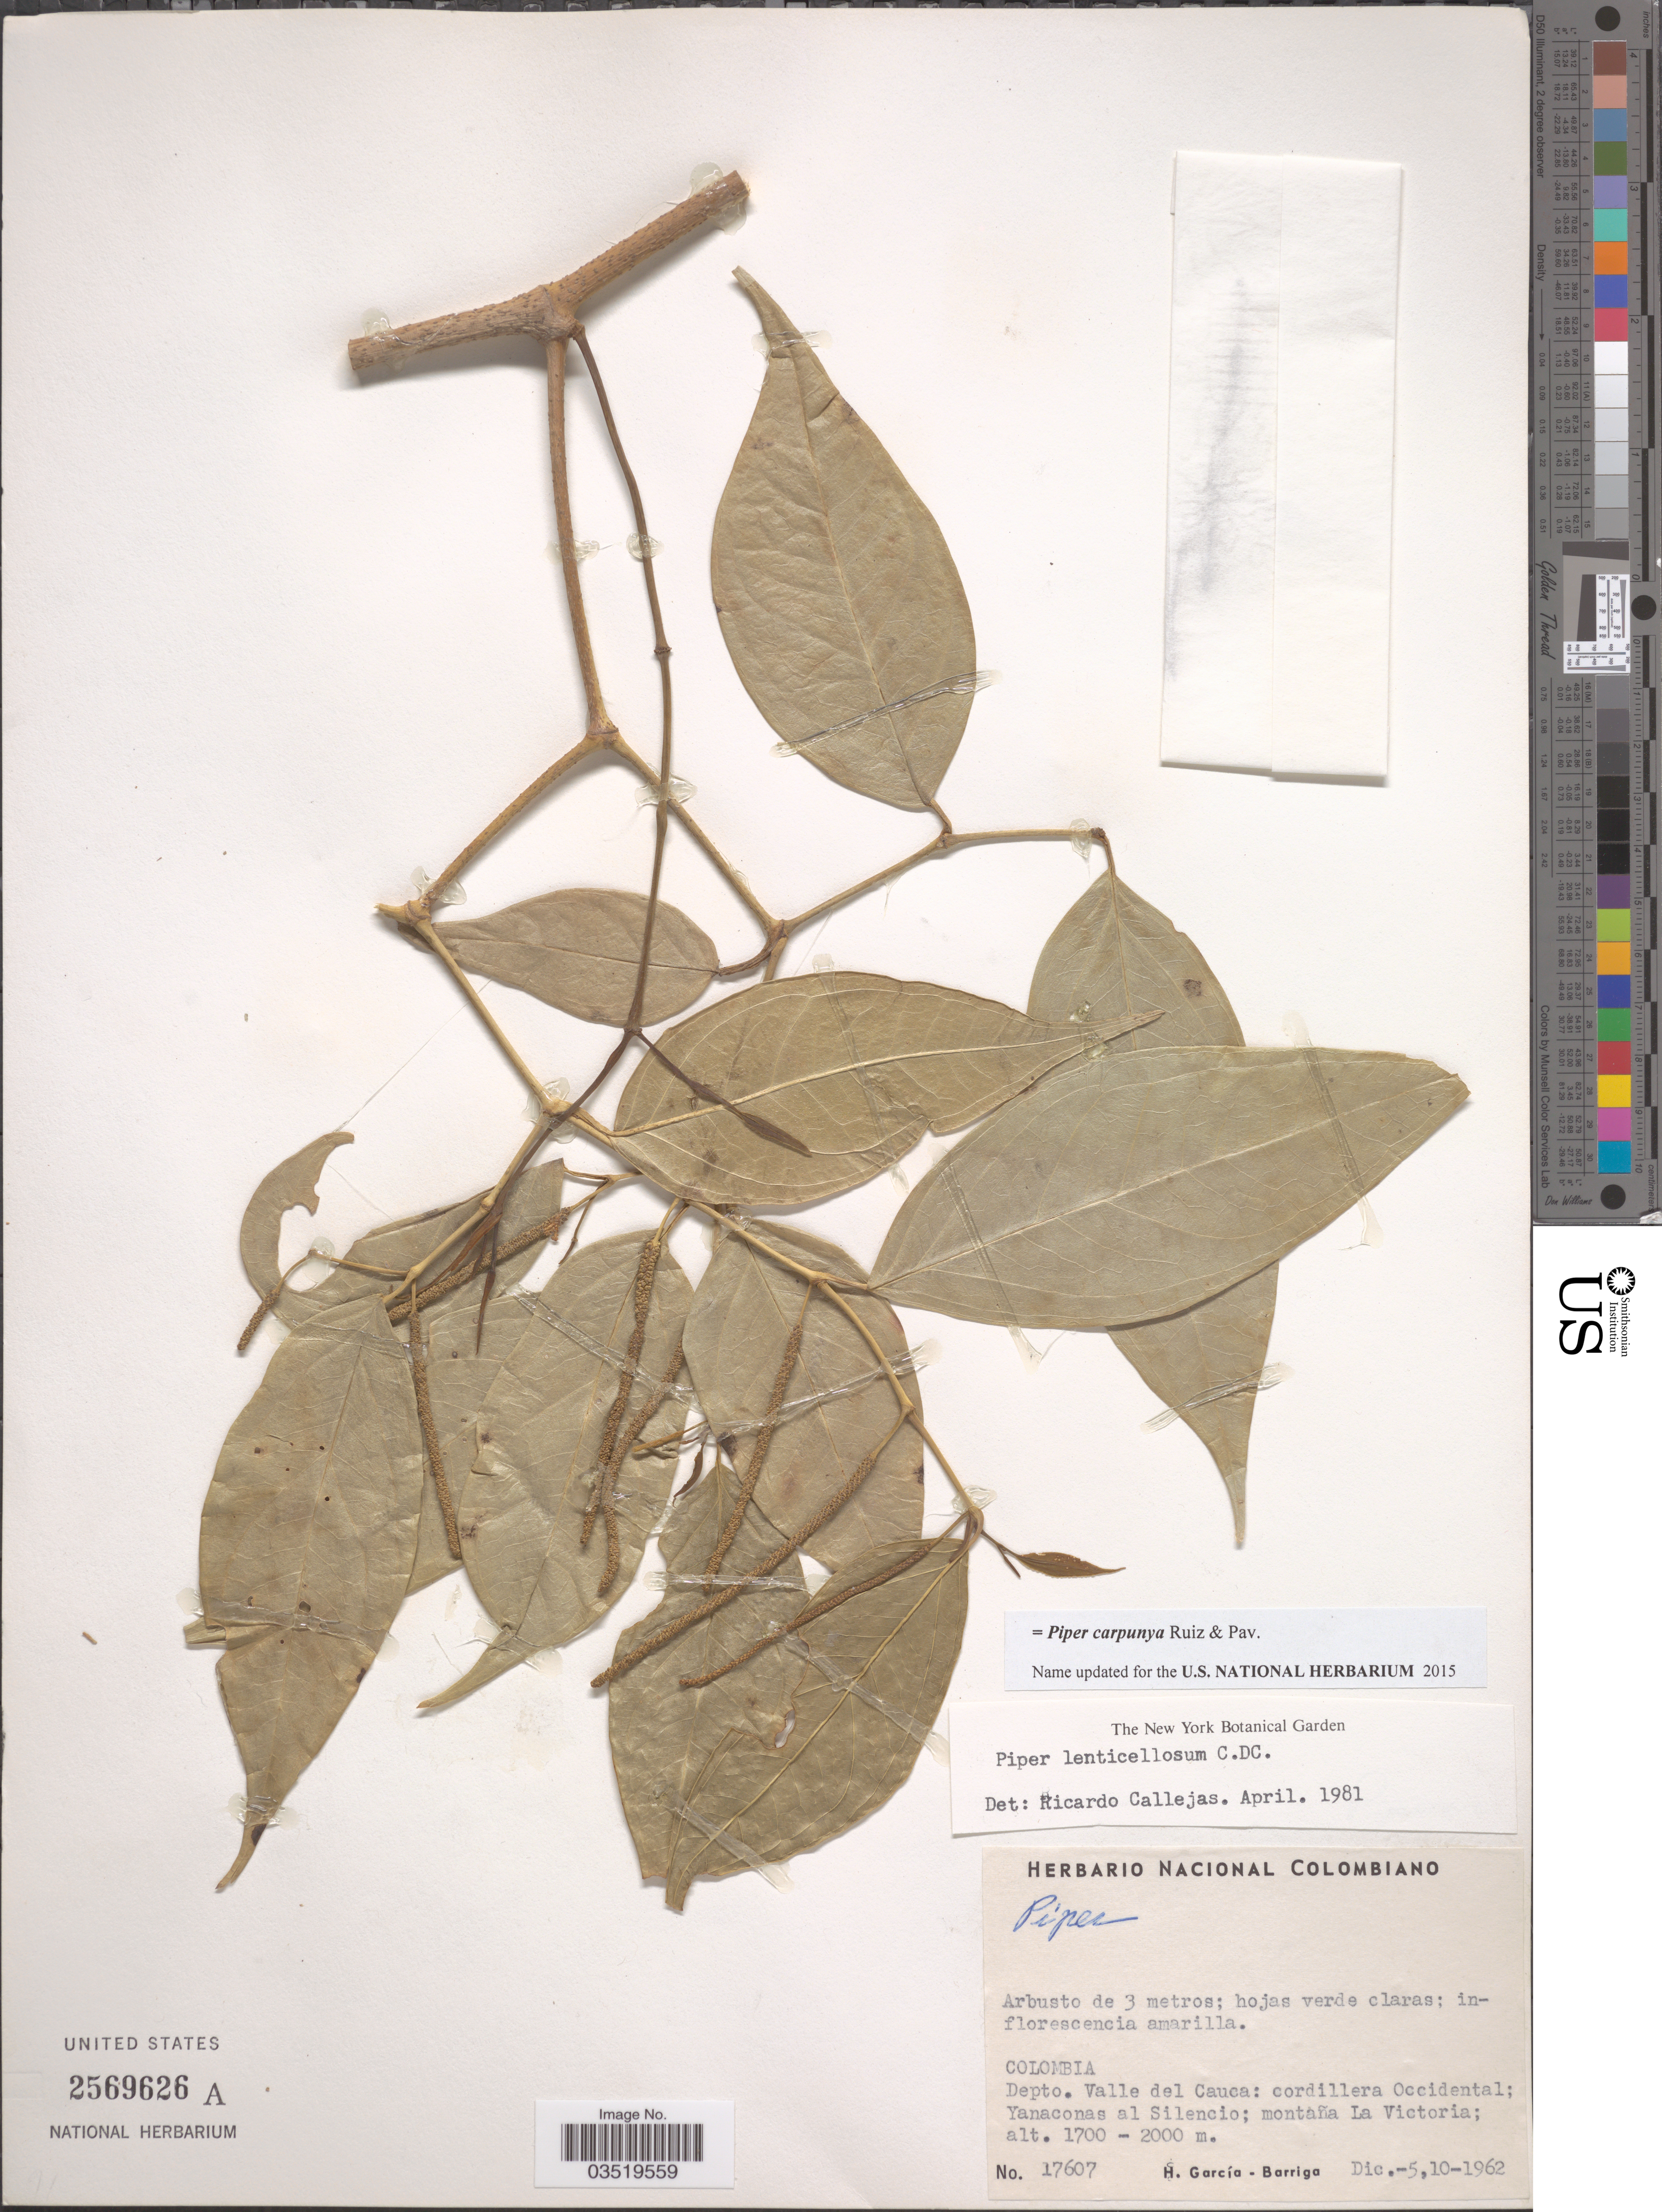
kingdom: Plantae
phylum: Tracheophyta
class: Magnoliopsida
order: Piperales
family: Piperaceae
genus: Piper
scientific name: Piper carpunya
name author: Ruiz & Pav.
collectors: H. García Barriga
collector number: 17607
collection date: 1962-12-05/1962-12-10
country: Colombia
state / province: Valle del Cauca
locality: Depto. Valle del Cauca: cordillera Occidental; Yanaconas al Silencio; montaña La Victoria.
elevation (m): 1700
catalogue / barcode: US 2569626A